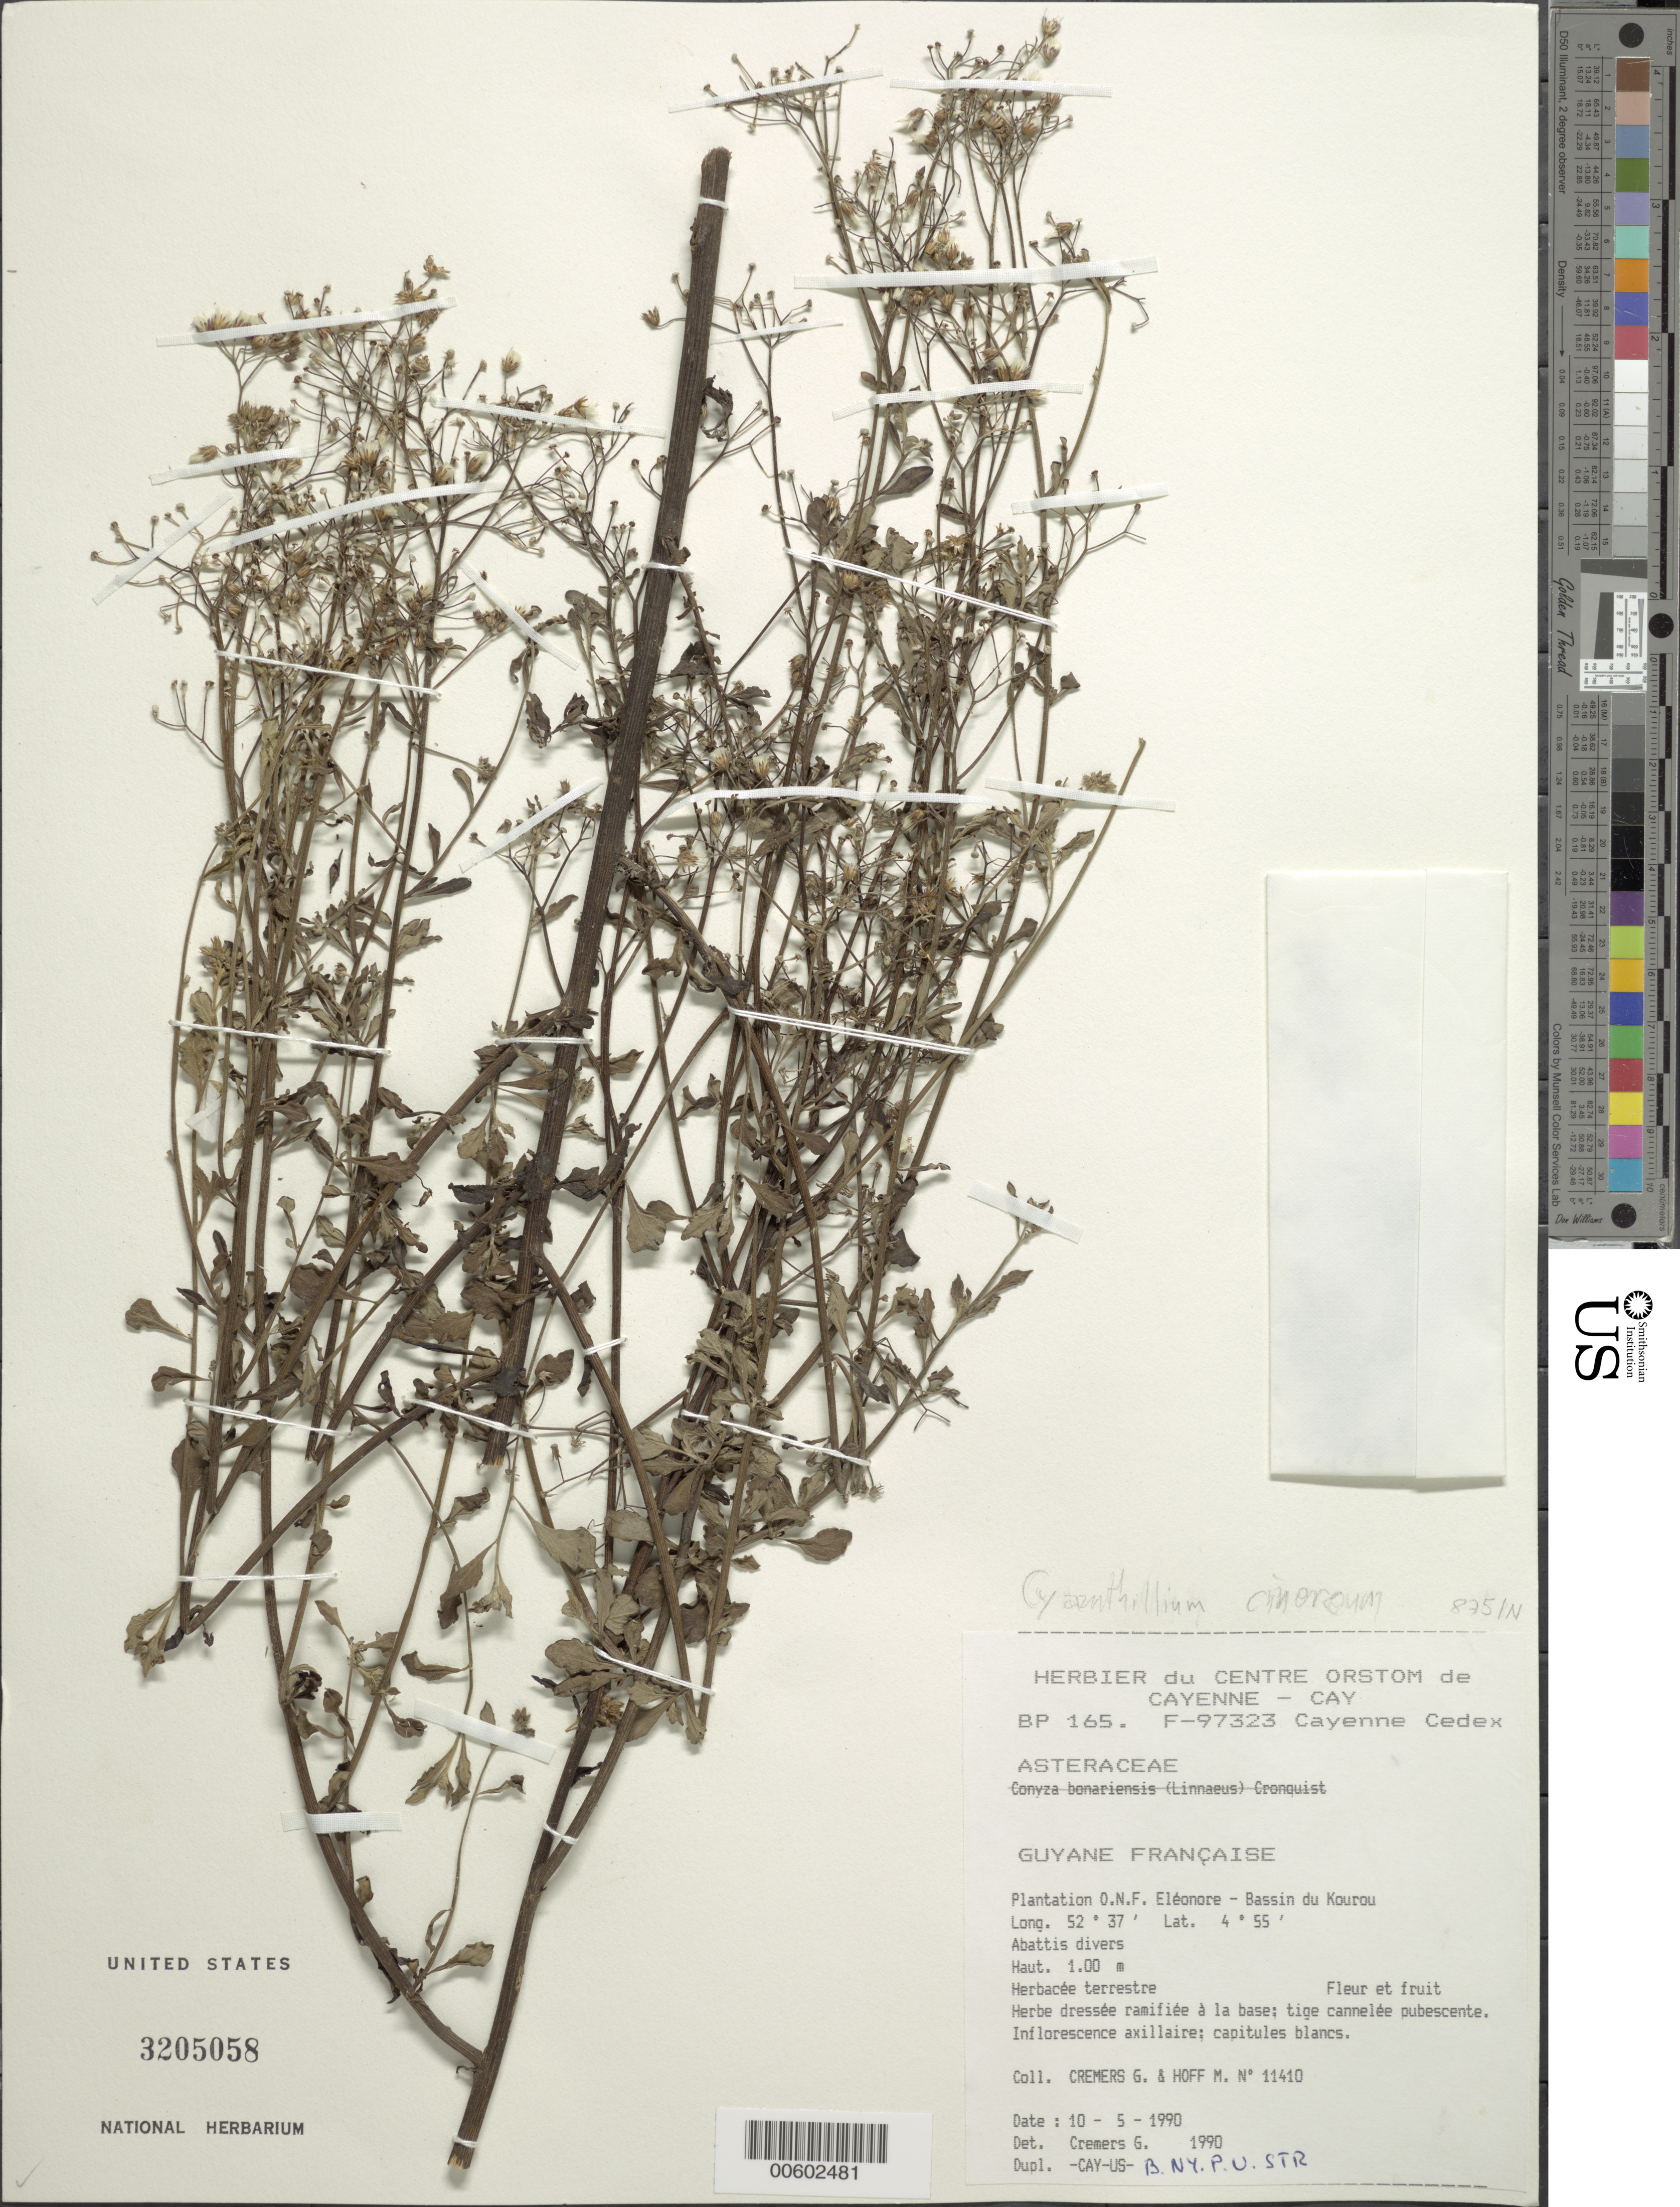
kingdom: Plantae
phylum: Tracheophyta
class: Magnoliopsida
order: Asterales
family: Asteraceae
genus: Cyanthillium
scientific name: Cyanthillium cinereum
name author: (L.) H. Rob.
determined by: Cremers, Georges A.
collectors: G. Cremers & M. Hoff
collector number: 11410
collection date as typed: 10-May-90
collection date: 1990-05-10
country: French Guiana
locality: Plantation O.N.F. Eléonore, Bassin du Kourou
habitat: Abattis divers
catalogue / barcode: US 3205058